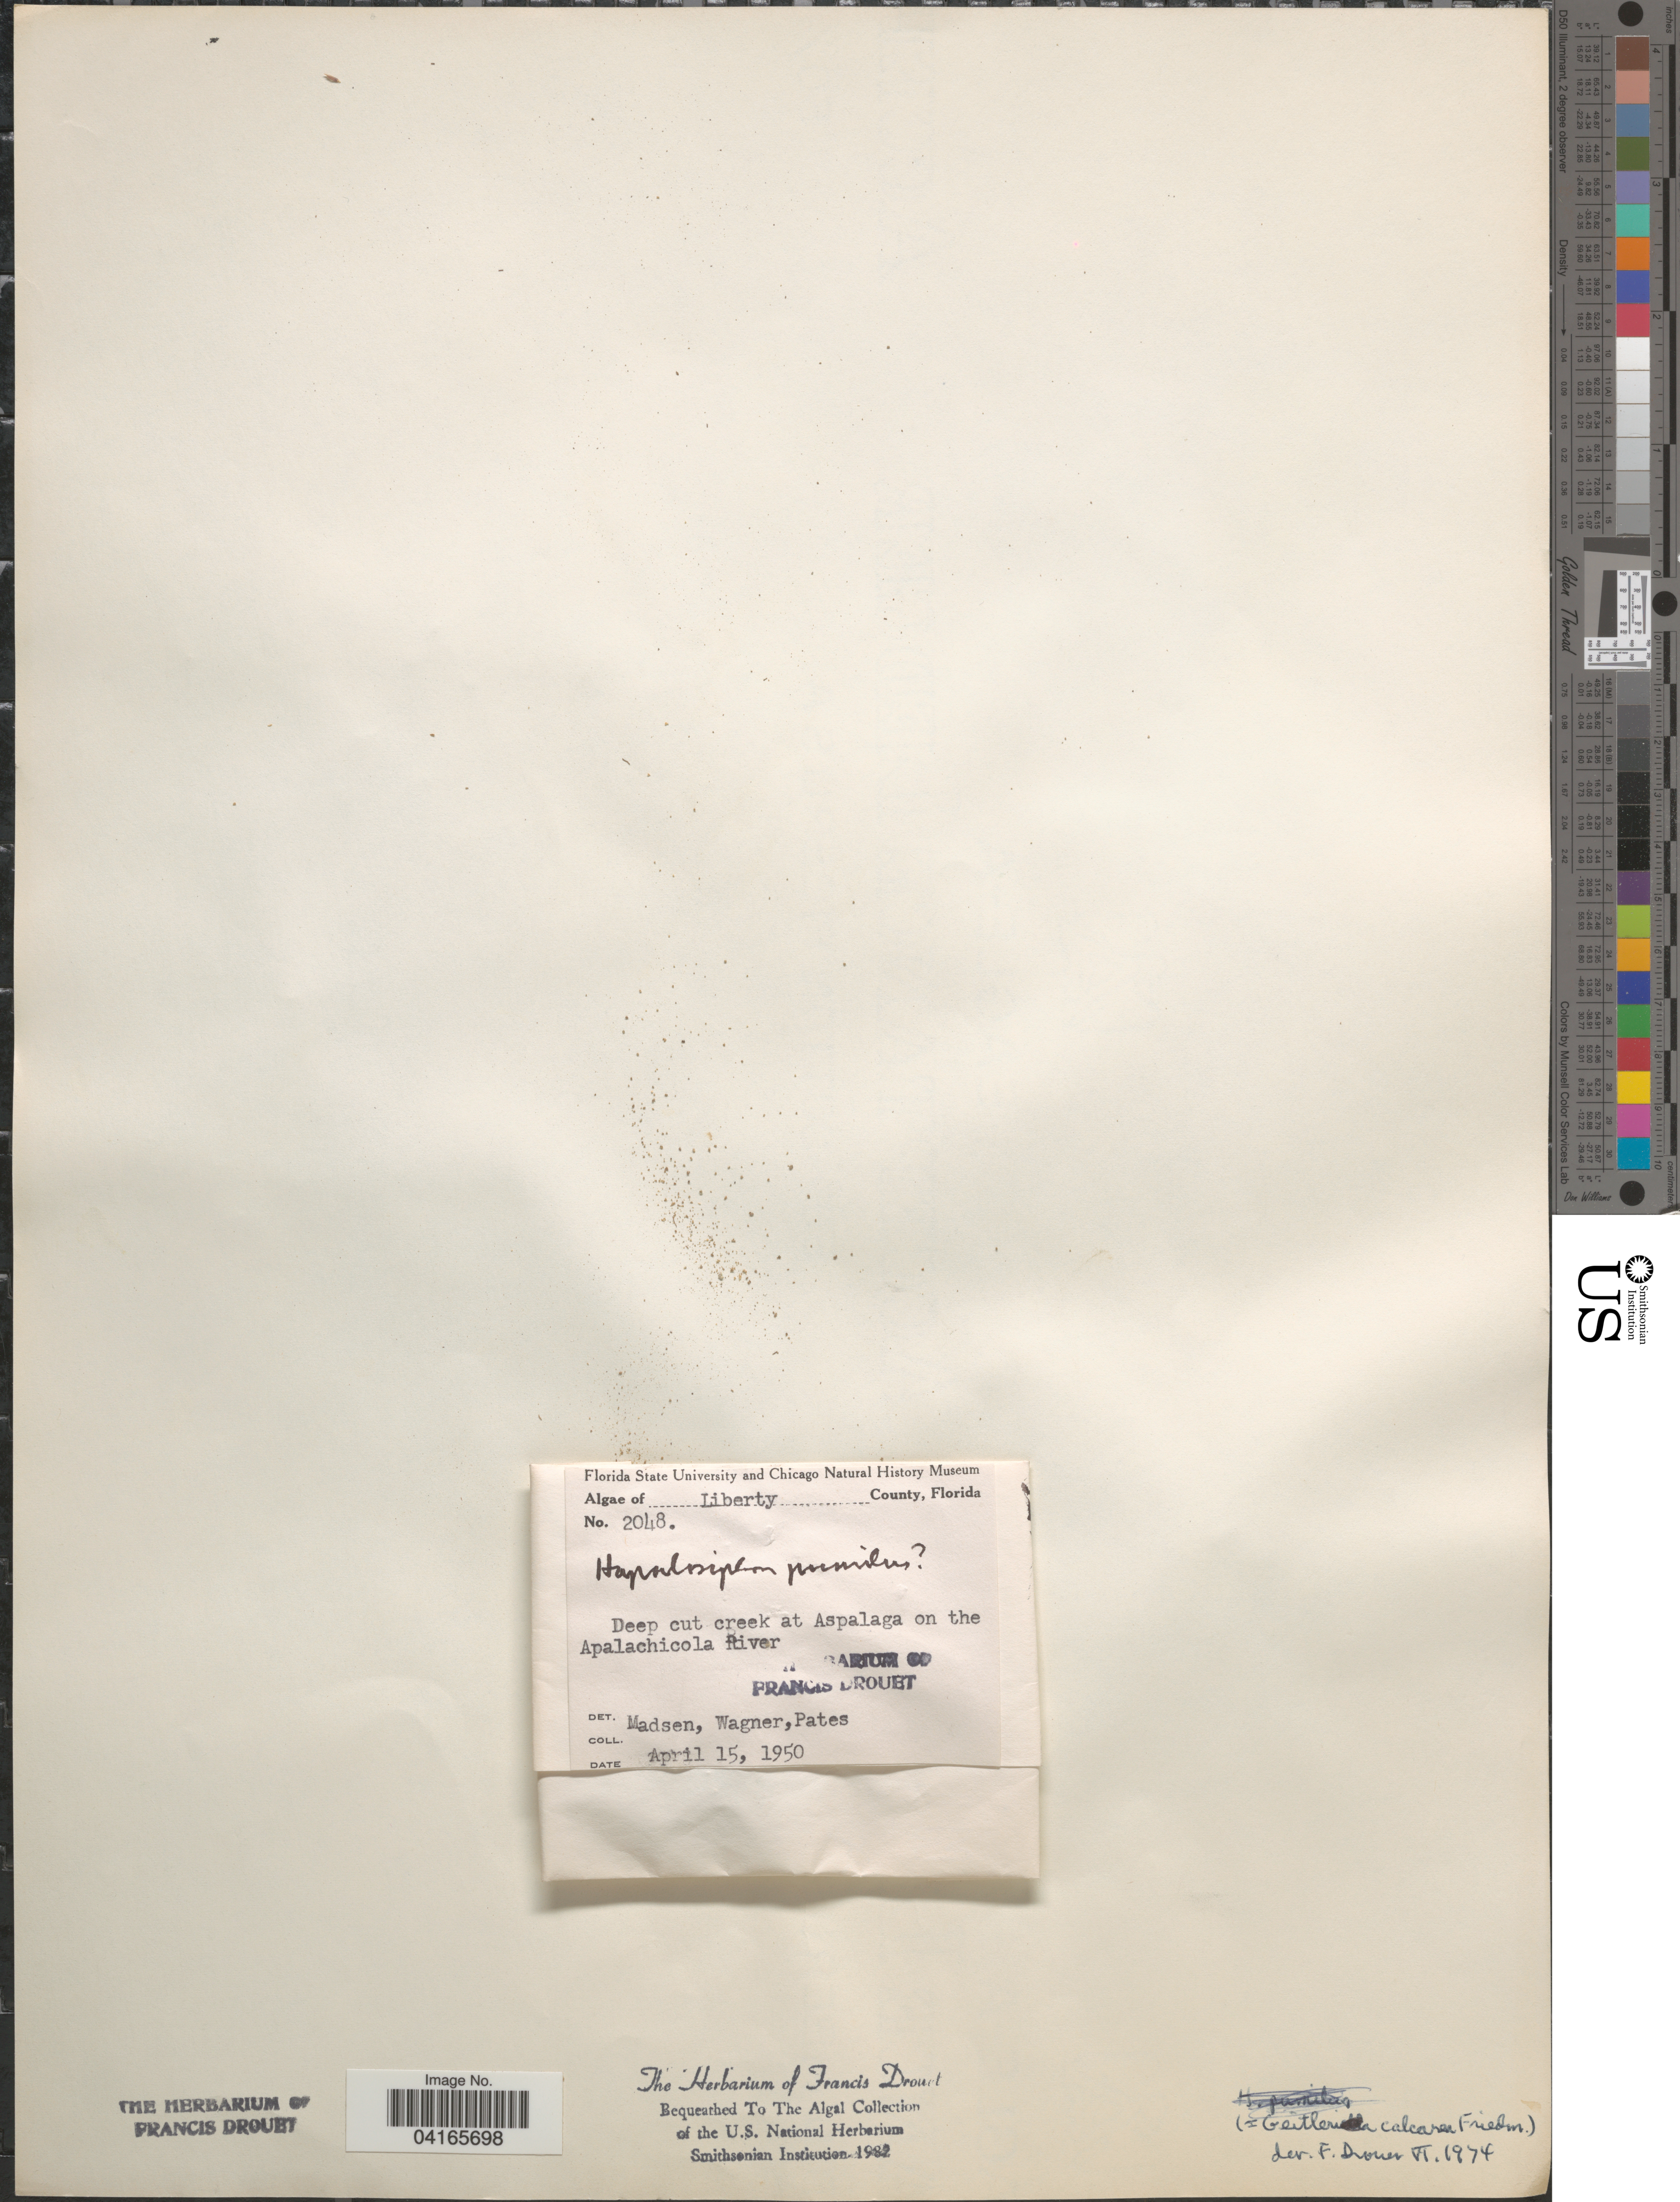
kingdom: Bacteria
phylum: Cyanobacteria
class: Cyanobacteriia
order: Cyanobacteriales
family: Geitleriaceae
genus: Geitleria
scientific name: Geitleria calcarea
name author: Friedmann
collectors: Madsen, -- Wagner & Pates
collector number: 2048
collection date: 1950-04-15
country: United States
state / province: Florida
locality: Liberty County. Deep cut creek at Aspalaga on the Apalachicola River.